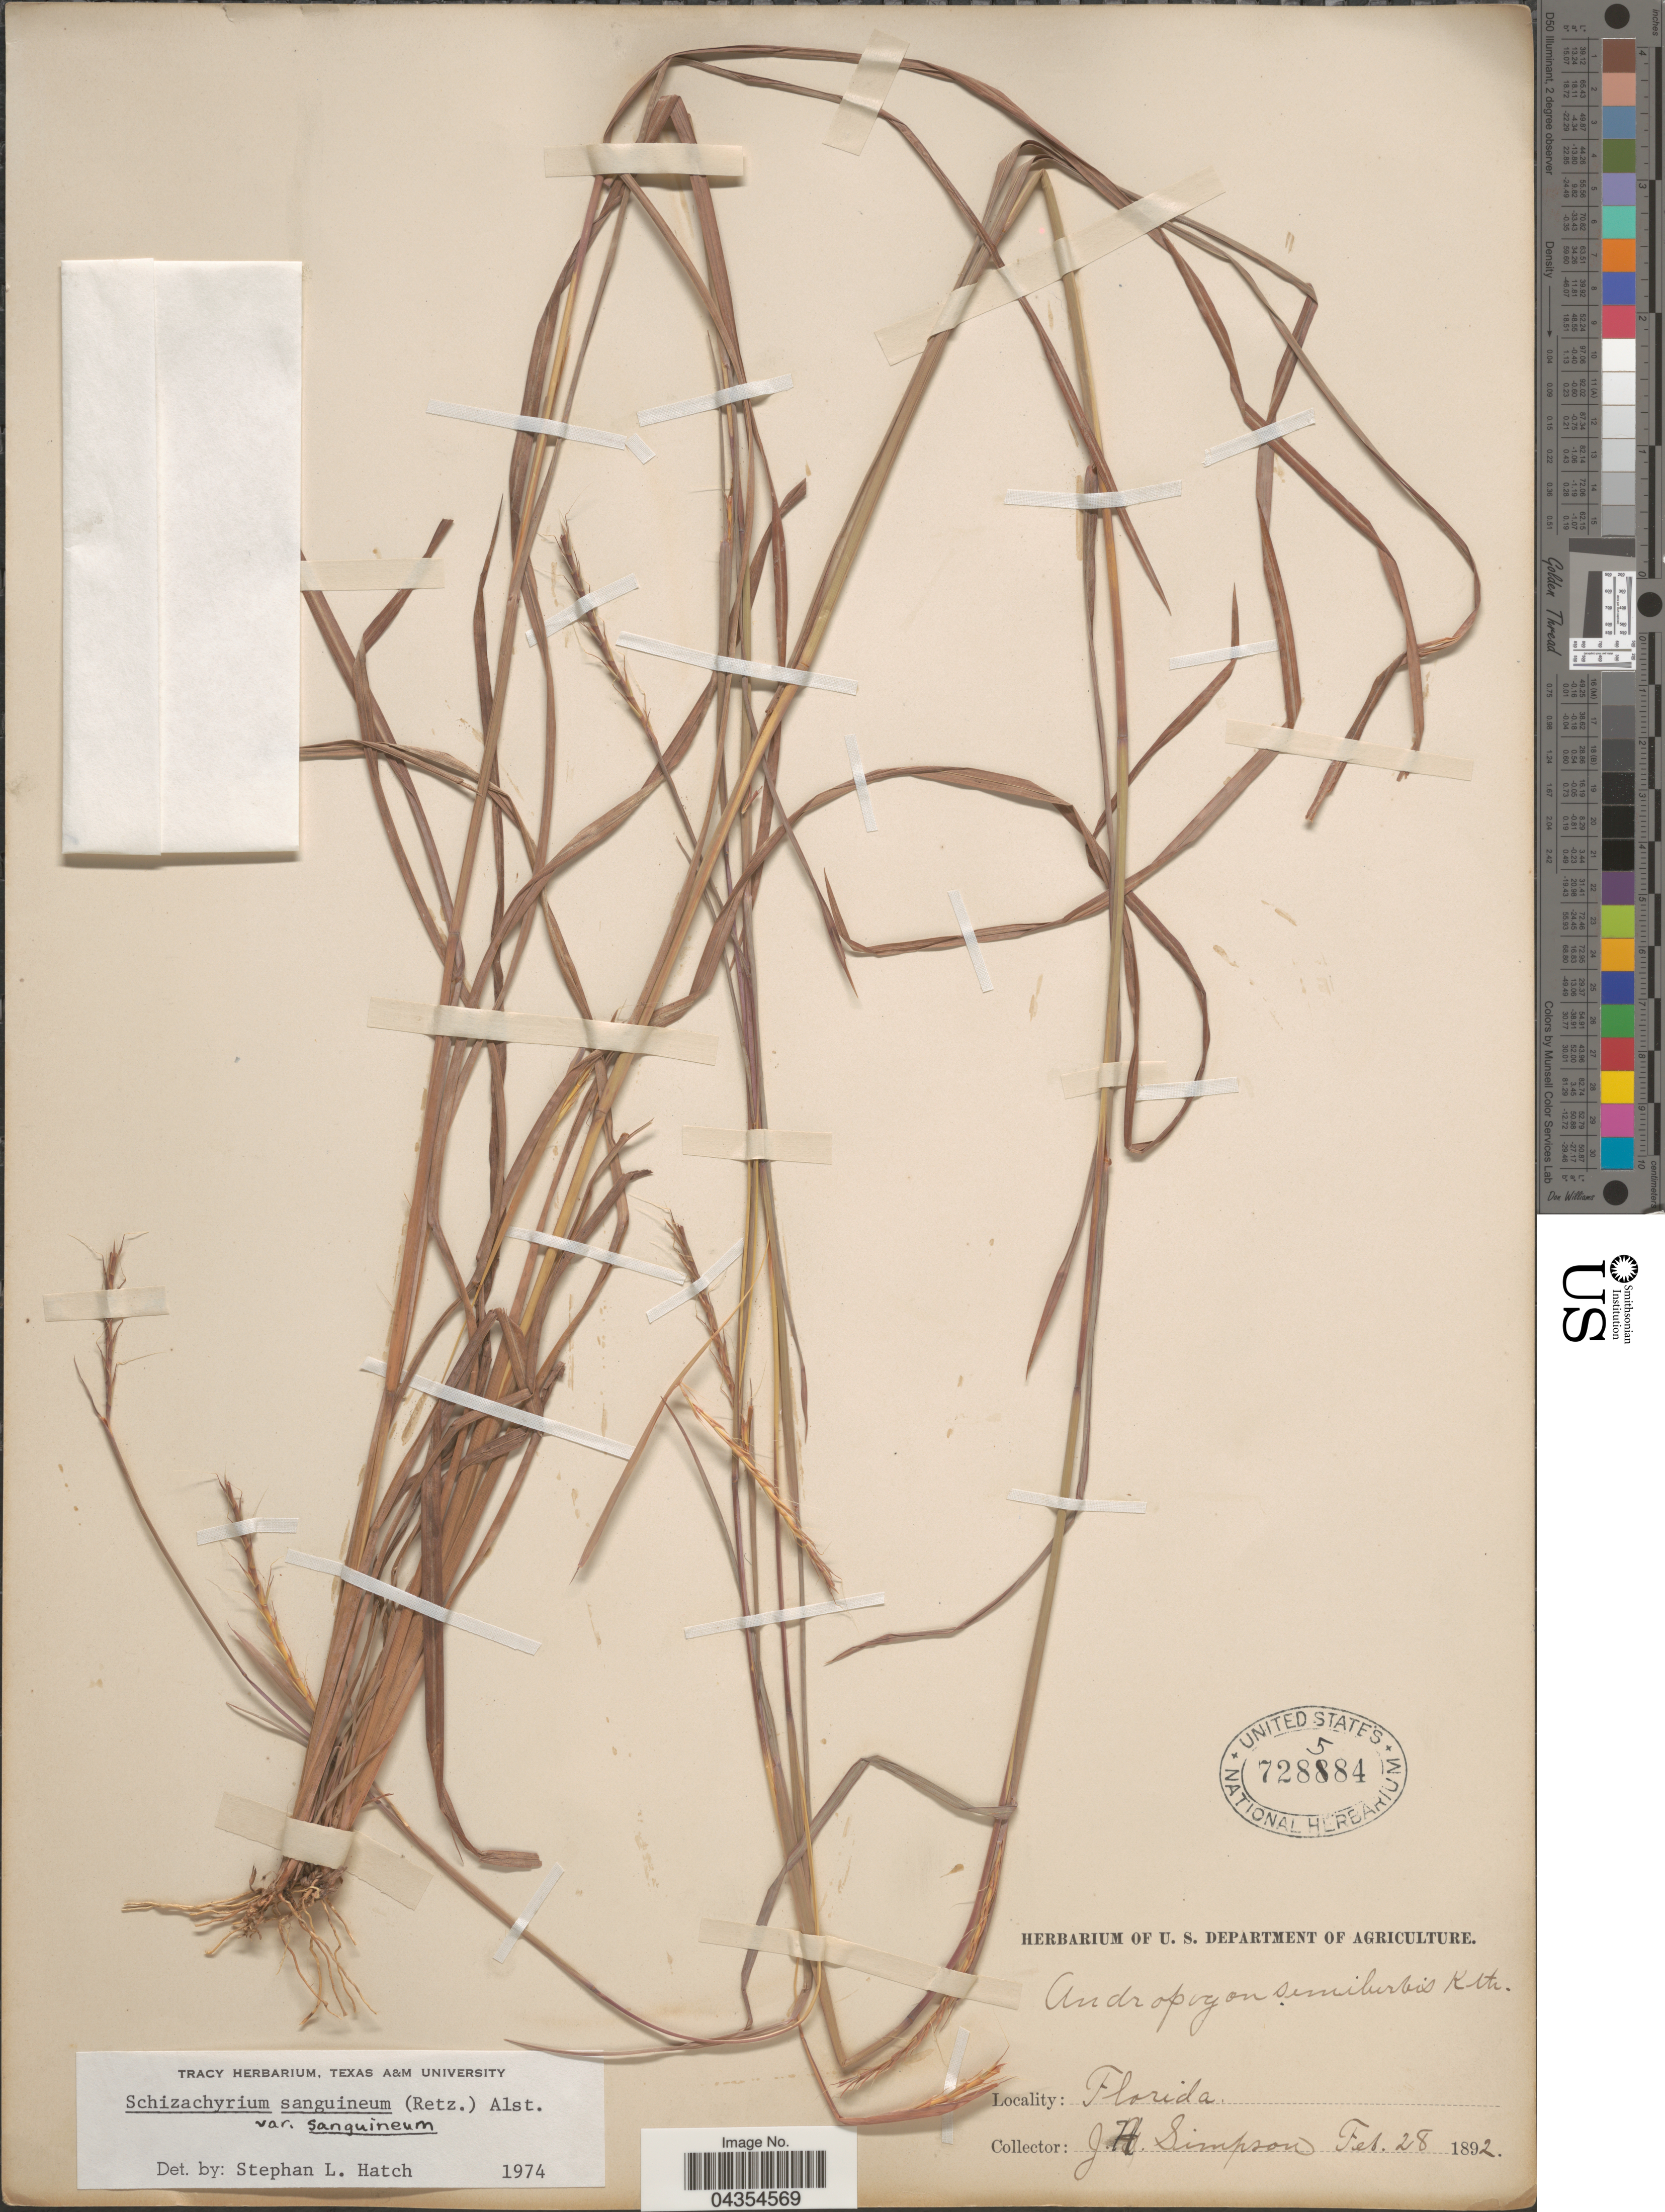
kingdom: Plantae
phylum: Tracheophyta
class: Liliopsida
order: Poales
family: Poaceae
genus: Schizachyrium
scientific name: Schizachyrium sanguineum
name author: (Retz.) Alston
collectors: J. H. Simpson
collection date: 1892-02-28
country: United States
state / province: Florida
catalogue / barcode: US 728584